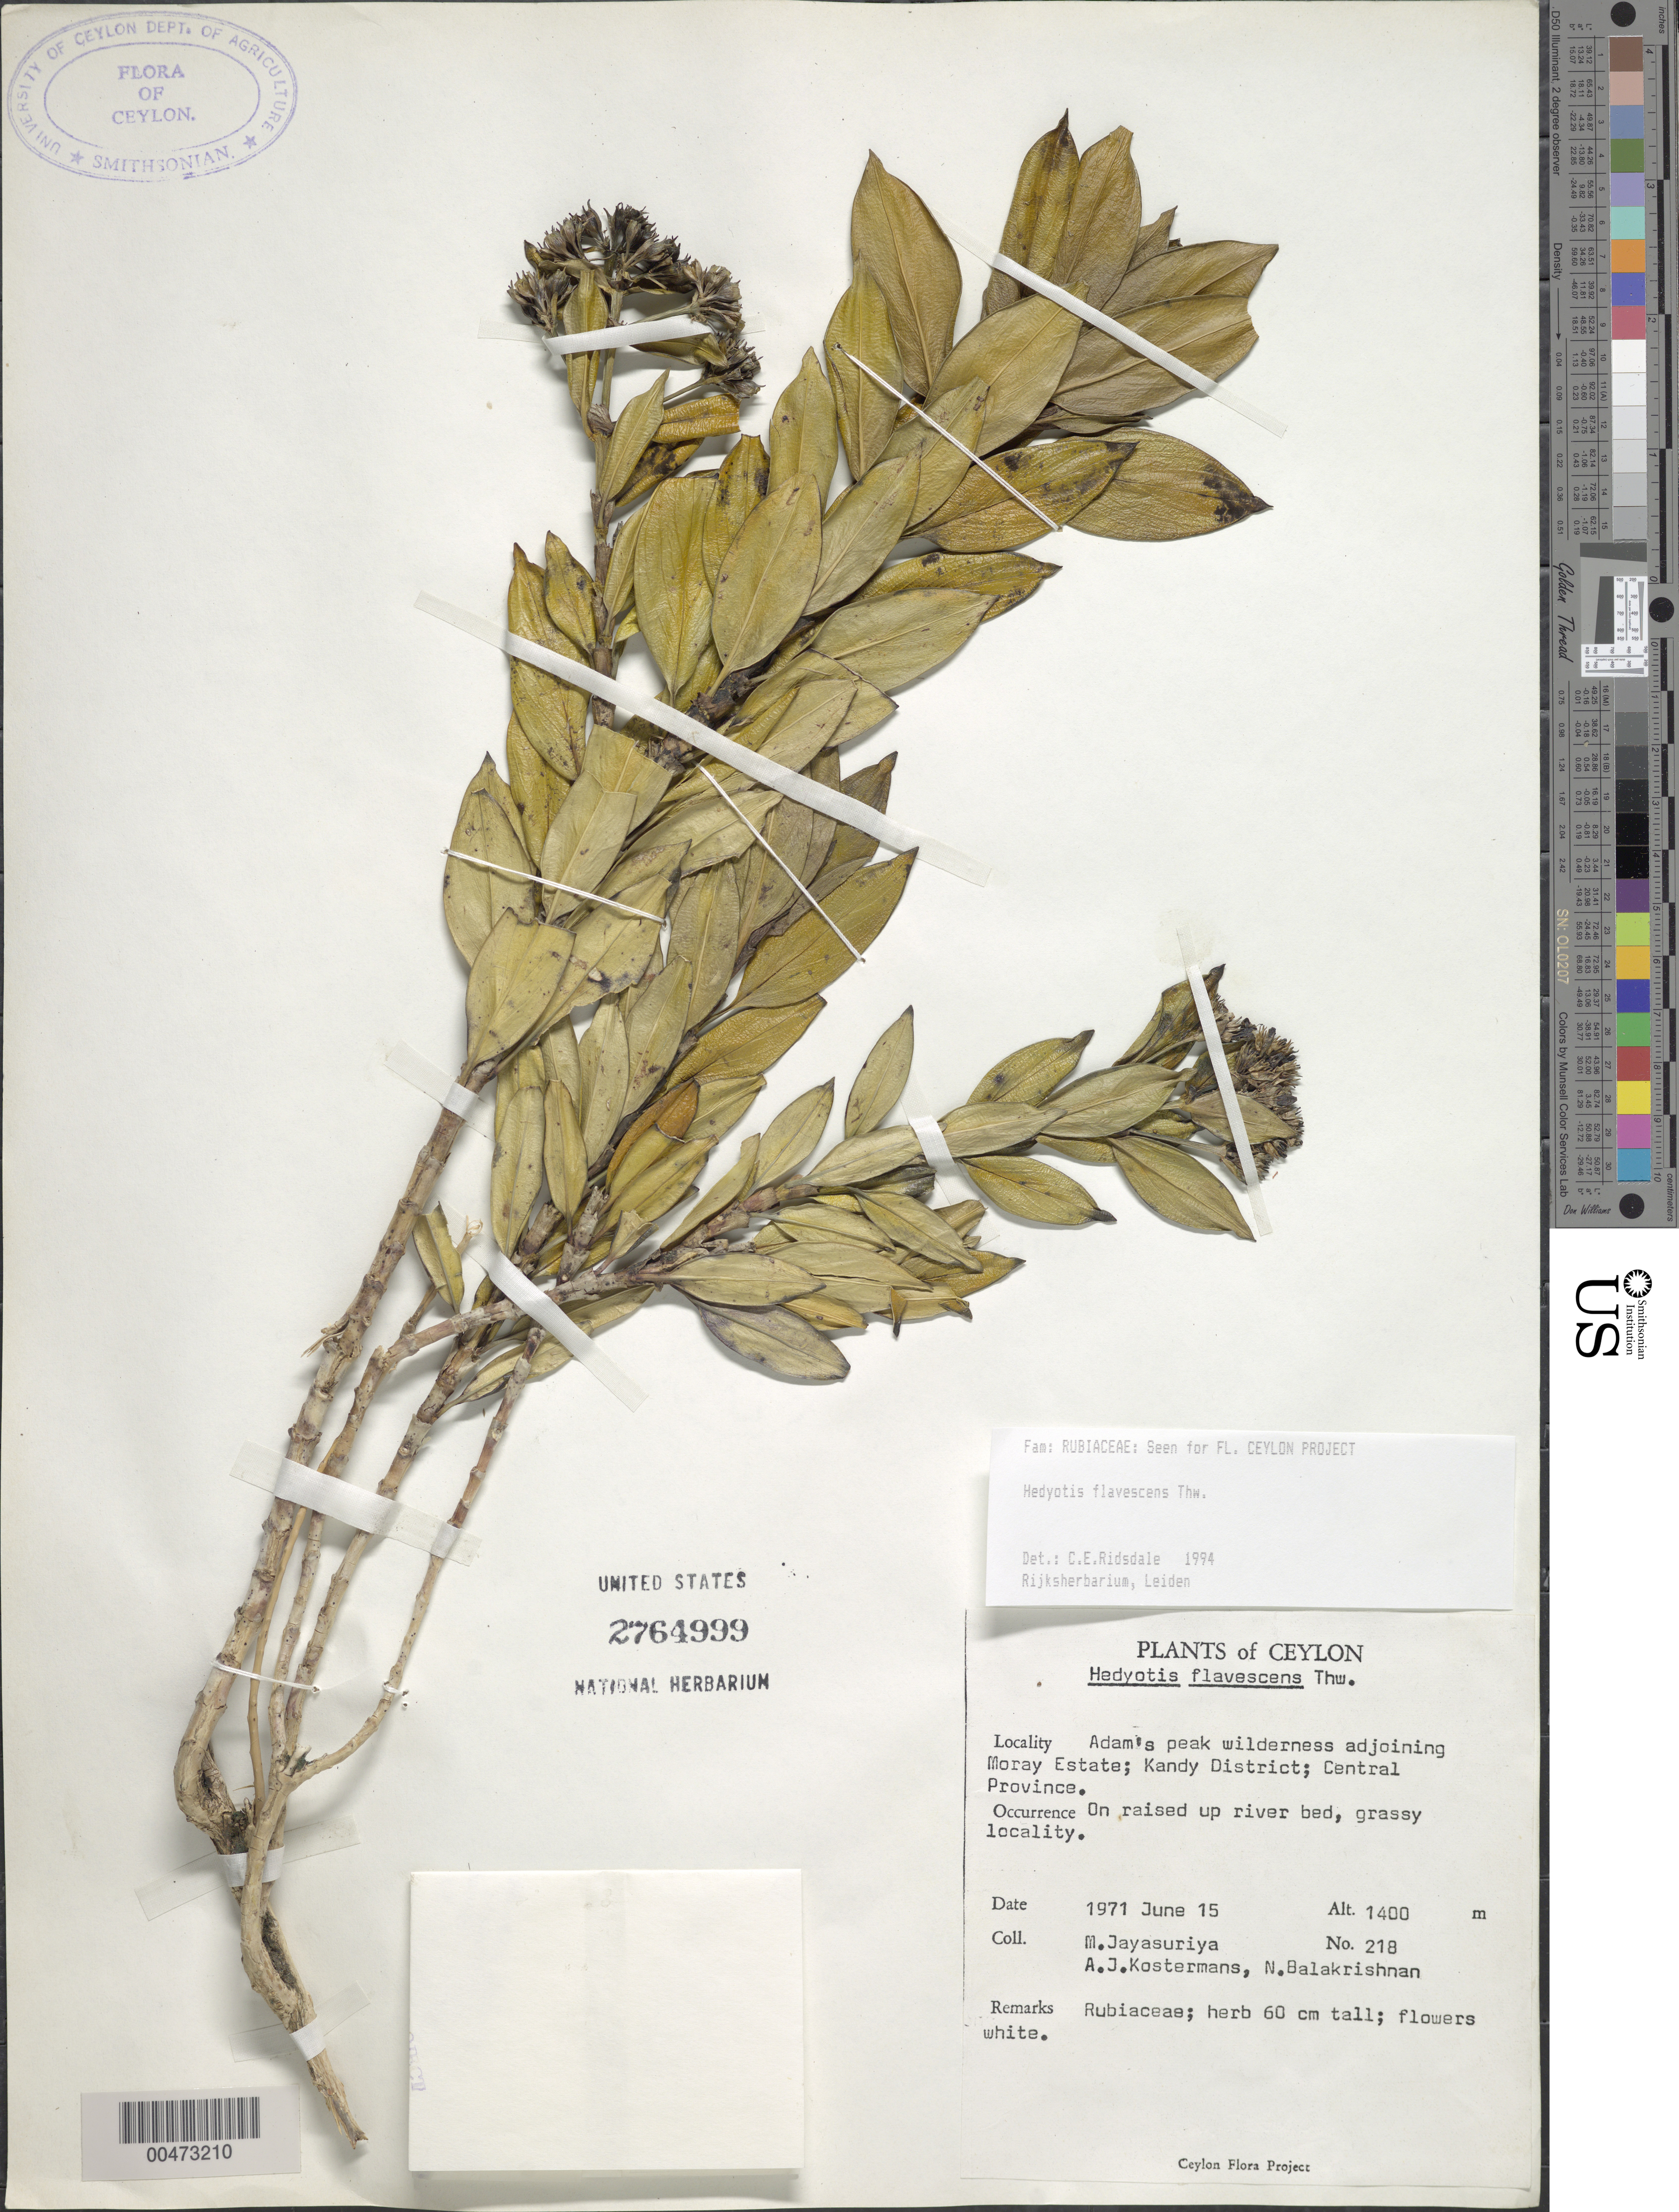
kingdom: Plantae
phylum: Tracheophyta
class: Magnoliopsida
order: Gentianales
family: Rubiaceae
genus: Hedyotis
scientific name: Hedyotis flavescens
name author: Thwaites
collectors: A. H. Jayasuriya, A. J. G. Kostermans & N. Balakrishnan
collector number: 218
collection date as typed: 15 Jun 1971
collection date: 1971-06-15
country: Sri Lanka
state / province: Central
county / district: Kandy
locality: Adam's Peak wilderness, above Moray Estate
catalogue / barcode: US 2764999